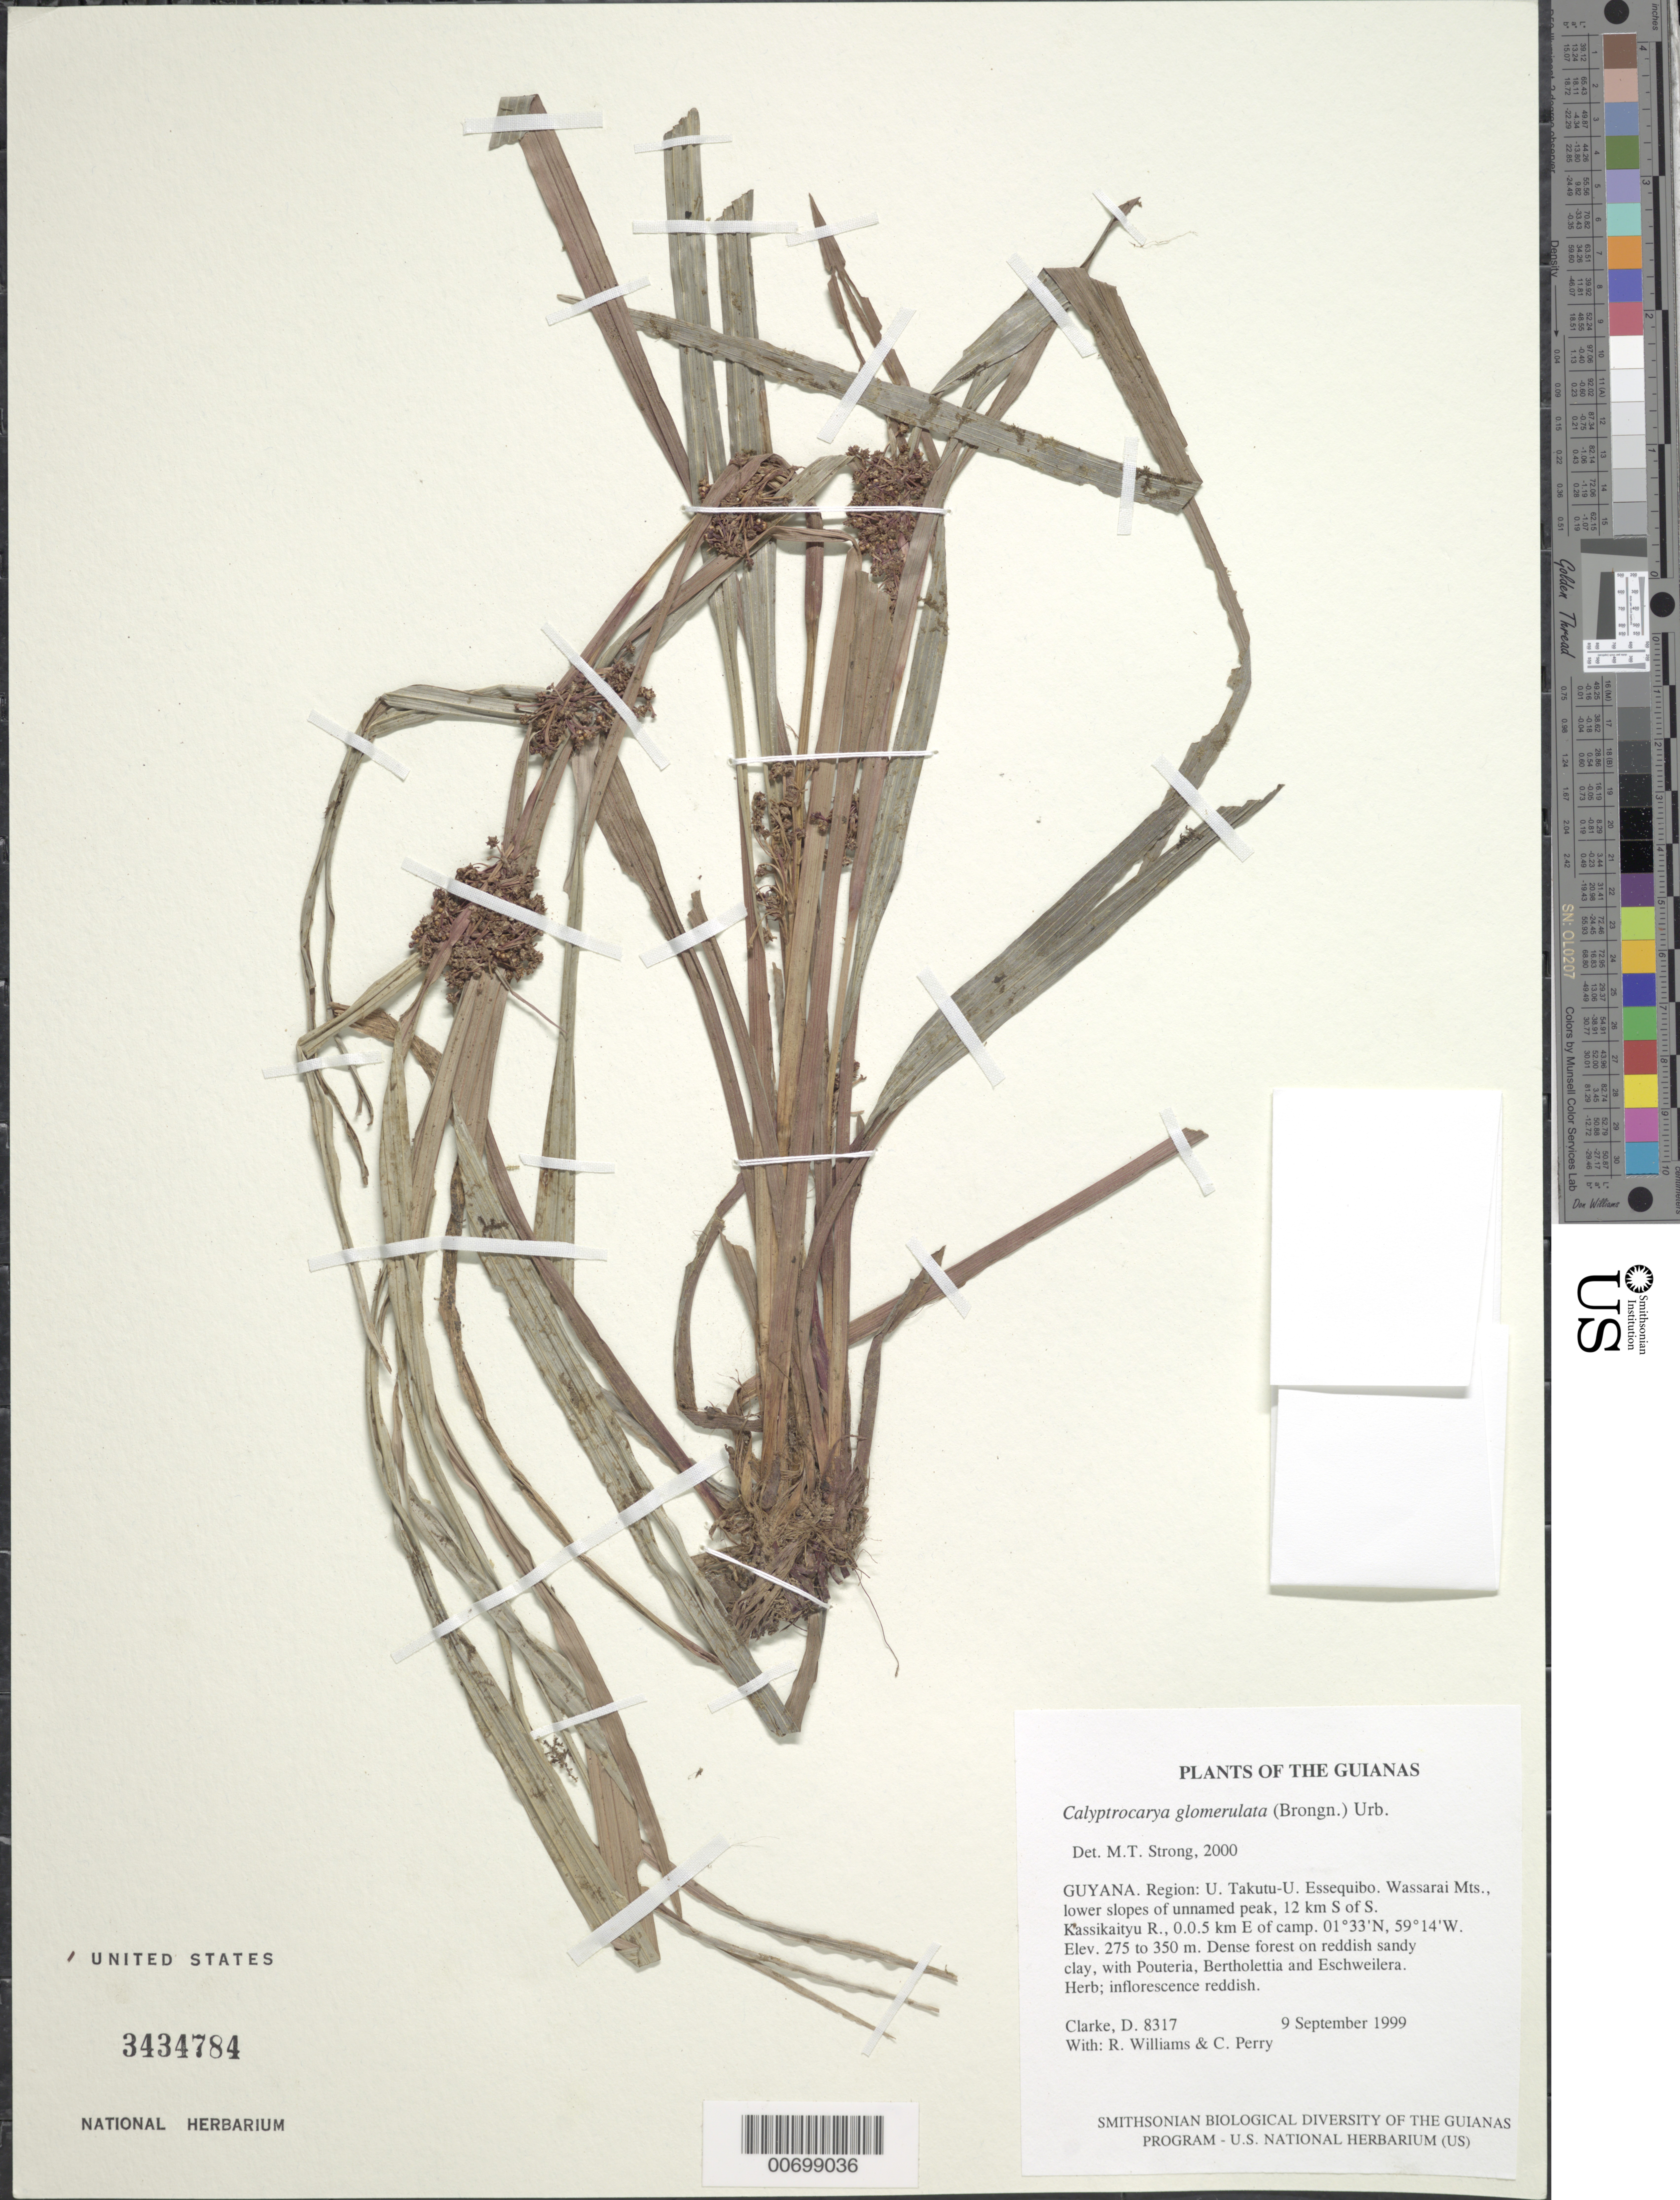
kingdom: Plantae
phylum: Tracheophyta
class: Liliopsida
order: Poales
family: Cyperaceae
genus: Calyptrocarya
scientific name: Calyptrocarya glomerulata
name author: (Brongn.) Urb.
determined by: Strong, M. T., (US), Smithsonian Institution - National Museum of Natural History (UNITED STATES)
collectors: H. D. Clarke, R. Williams & C. Perry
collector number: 8317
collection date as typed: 9 September 1999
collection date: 1999-09-09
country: Guyana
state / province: U. Takutu-U. Essequibo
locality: Wassarai Mts., lower slopes of unnamed peak, 12 km S of S. Kassikaityu R., 0.0.5 km E of camp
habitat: Dense forest on reddish sandy clay, with Pouteria, Bertholettia and Eschweilera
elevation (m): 275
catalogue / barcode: US 3434784